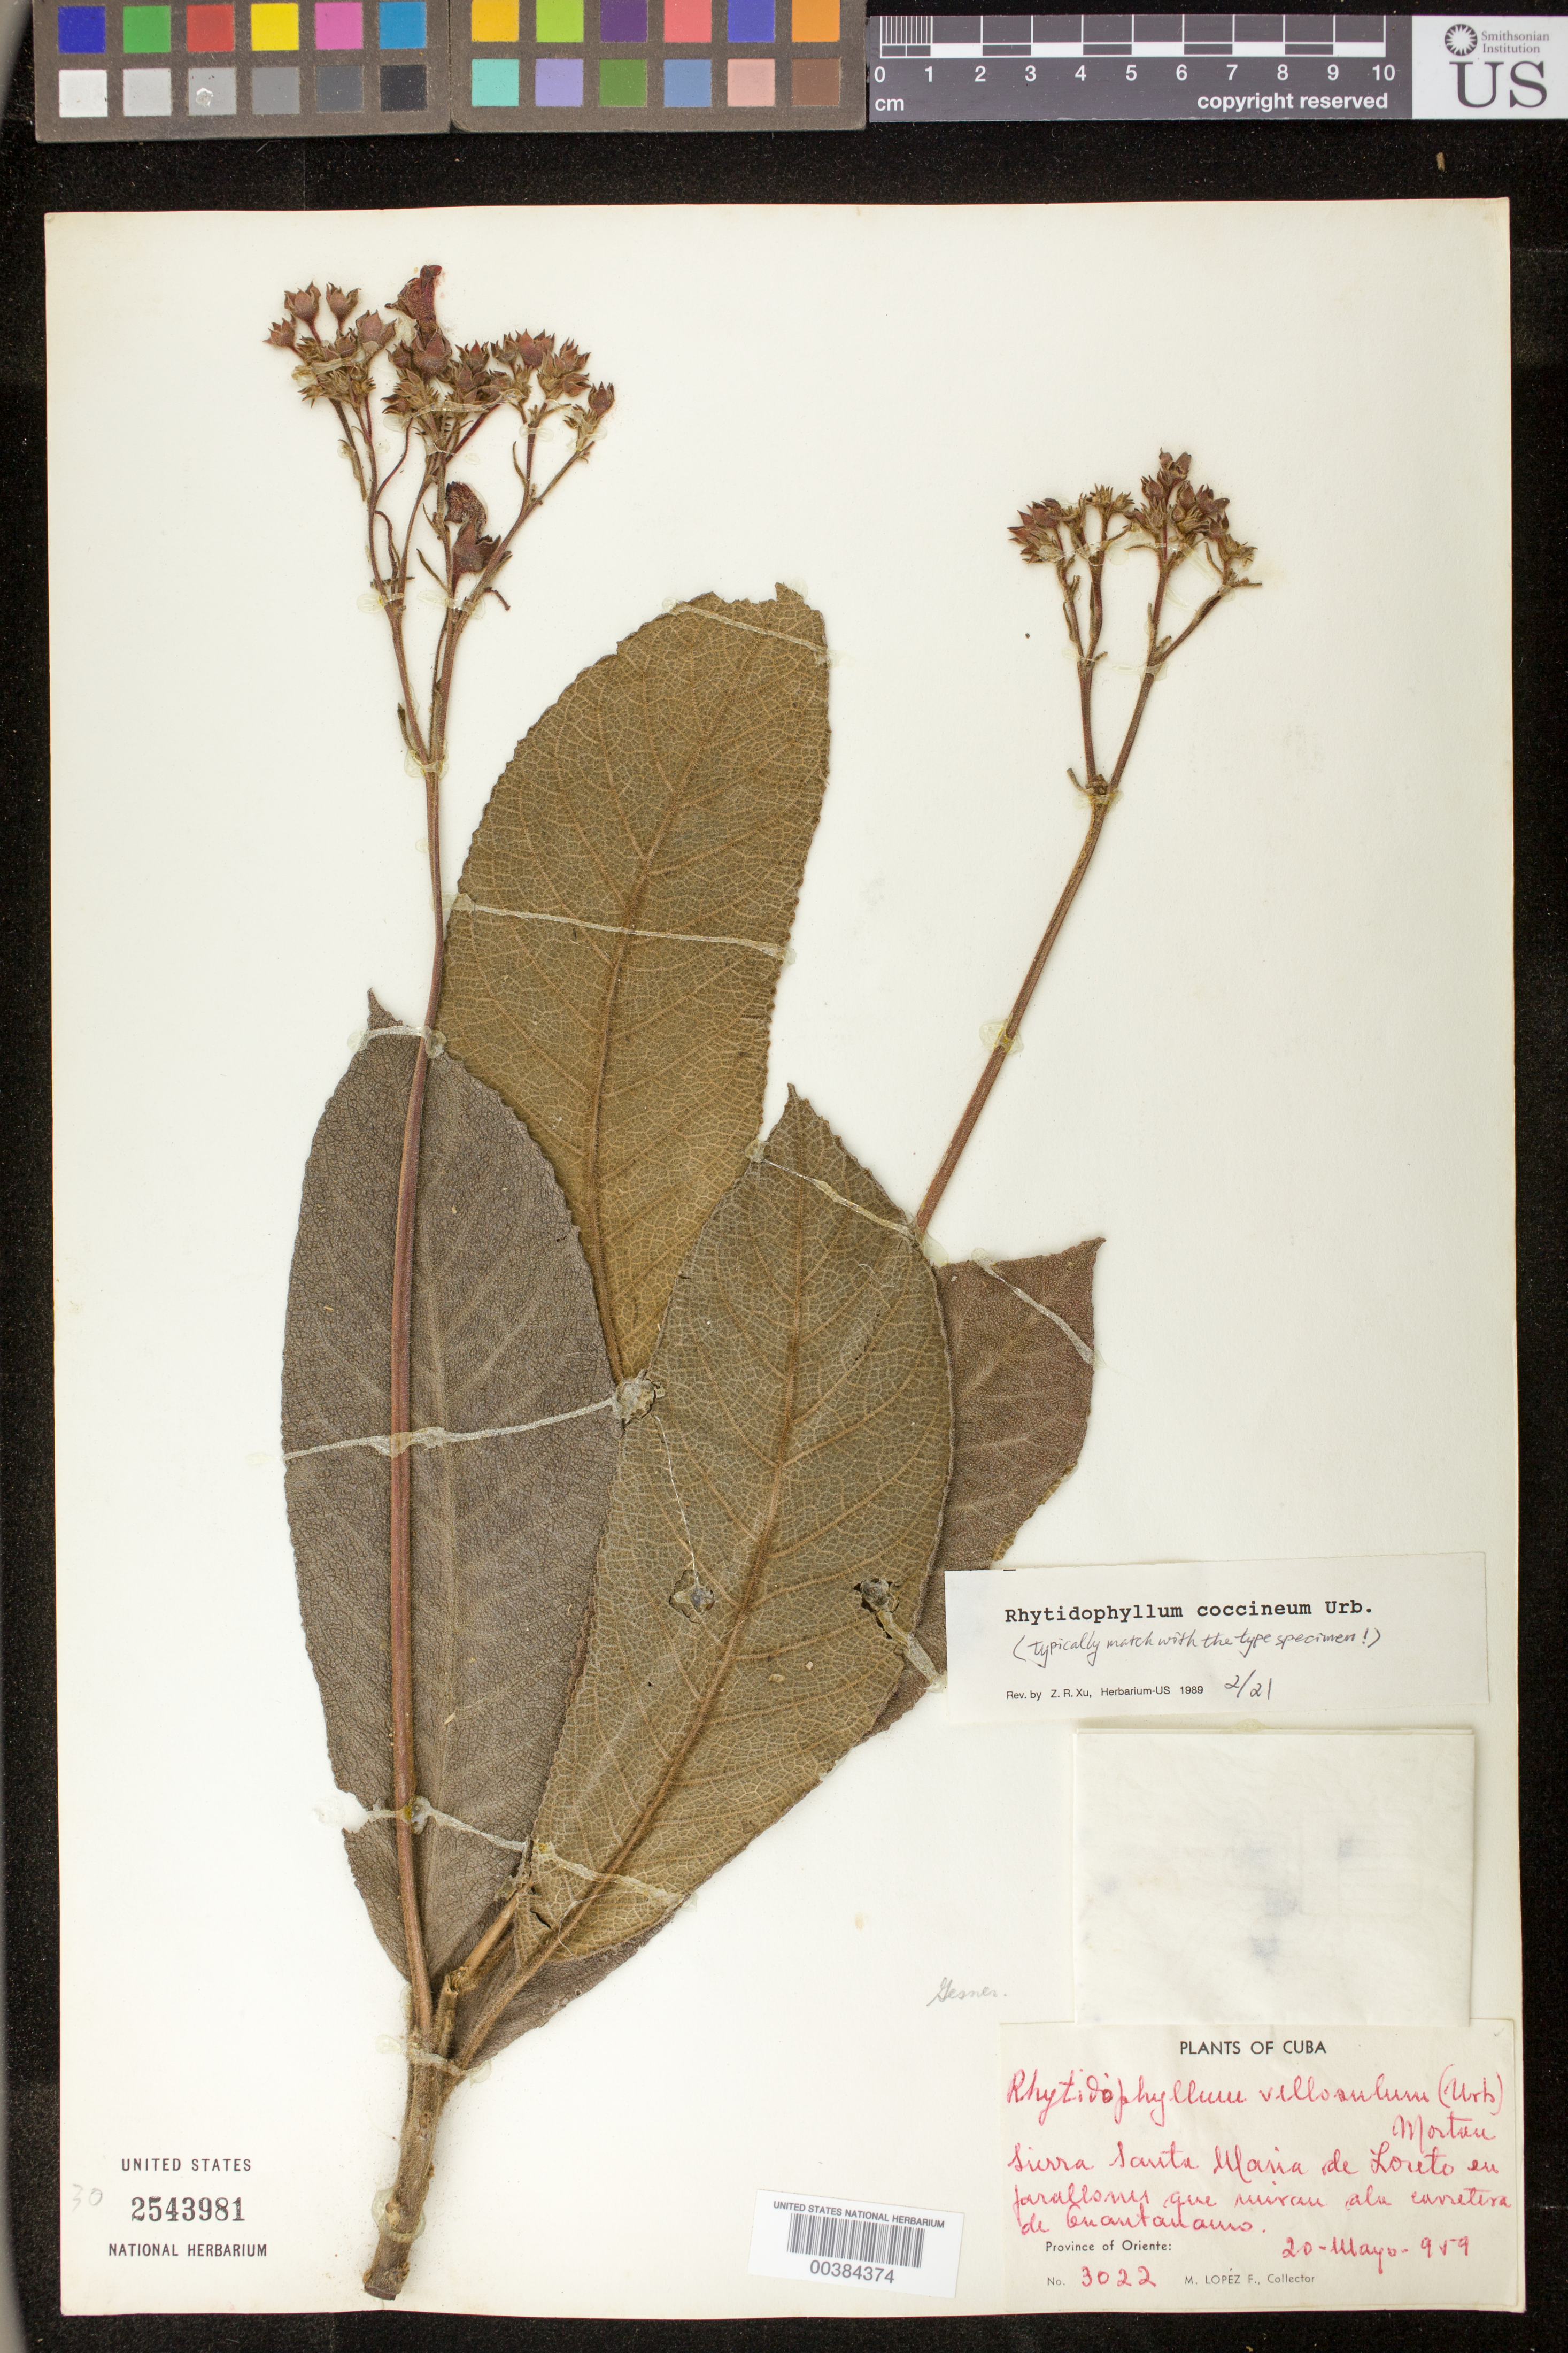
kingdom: Plantae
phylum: Tracheophyta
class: Magnoliopsida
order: Lamiales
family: Gesneriaceae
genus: Rhytidophyllum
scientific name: Rhytidophyllum coccineum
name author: Urb.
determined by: Skog, Laurence E.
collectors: M. López Figueiras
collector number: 3022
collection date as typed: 20 May 1959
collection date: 1959-05-20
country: Cuba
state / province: Oriente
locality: Sierra Santa Maria de Loreto. . .carretera de Guantanamo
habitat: En farallones que. . .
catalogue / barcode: US 2543981